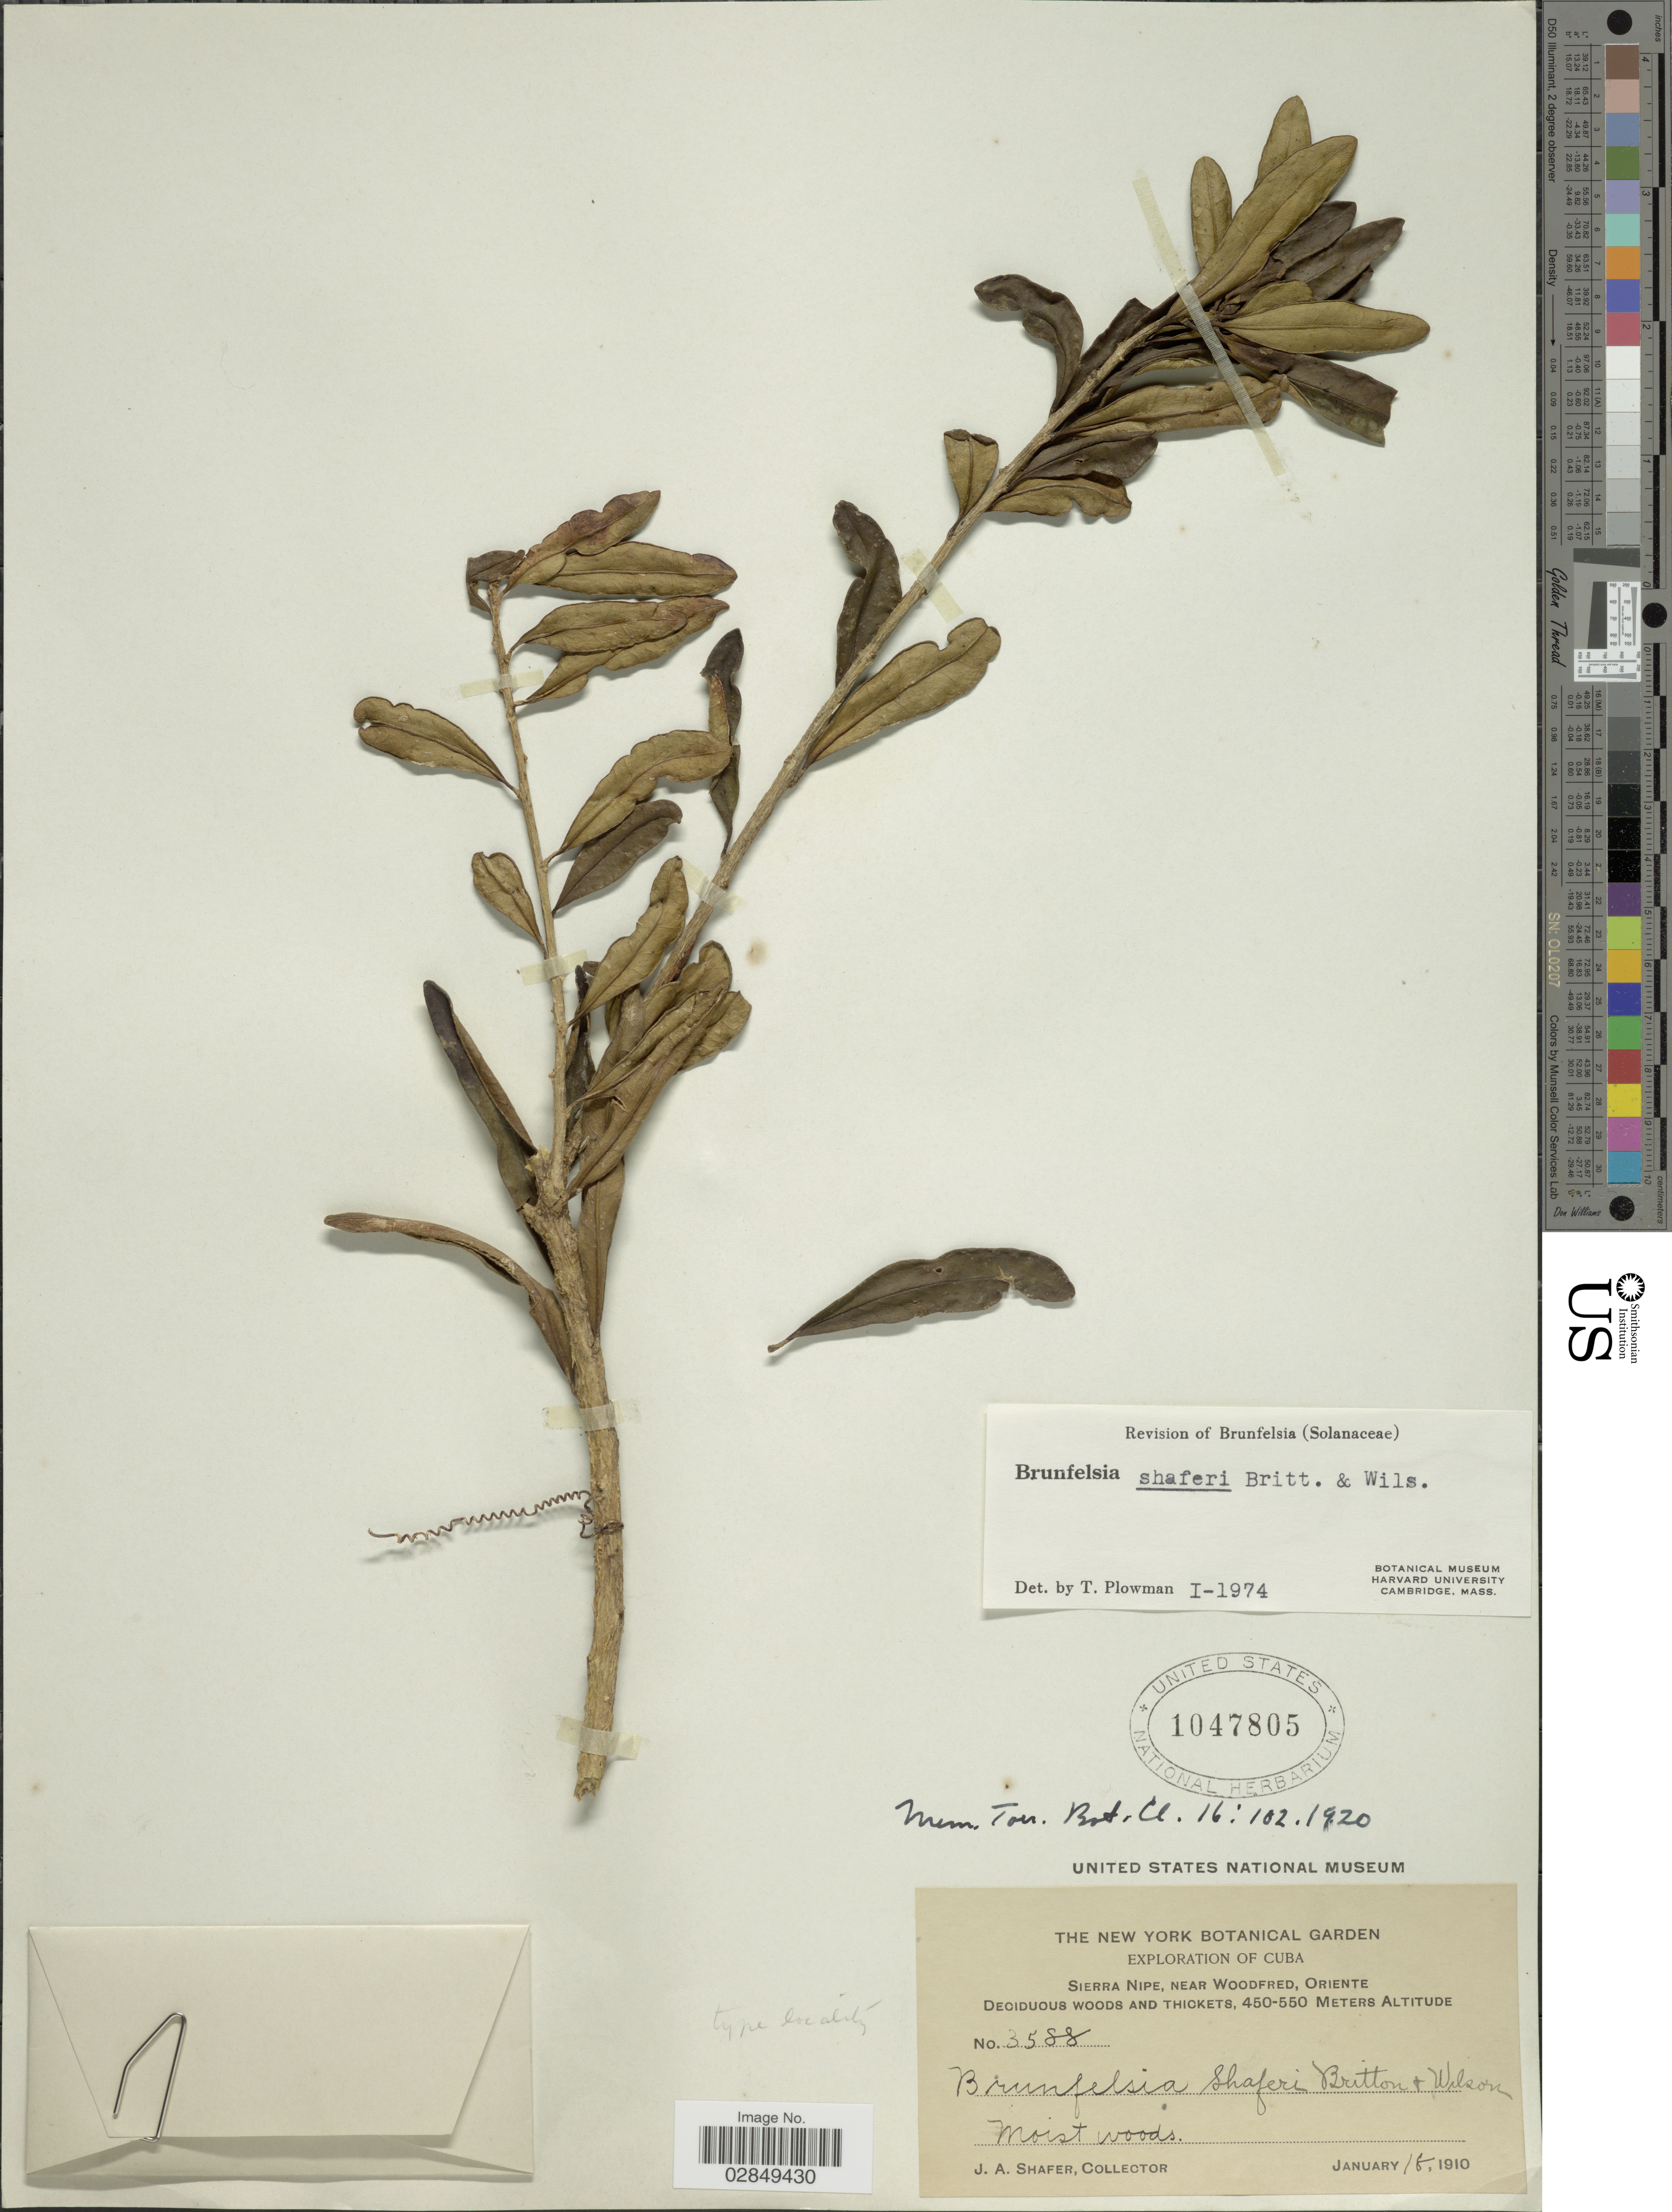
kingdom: Plantae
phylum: Tracheophyta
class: Magnoliopsida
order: Solanales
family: Solanaceae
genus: Brunfelsia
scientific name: Brunfelsia shaferi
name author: Britton & P. Wilson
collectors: J. A. Shafer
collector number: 3588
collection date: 1910-01-18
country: Cuba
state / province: Oriente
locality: Sierra Nipe, near Woodfred. Deciduous woods and thickets.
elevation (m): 450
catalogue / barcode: US 1047805